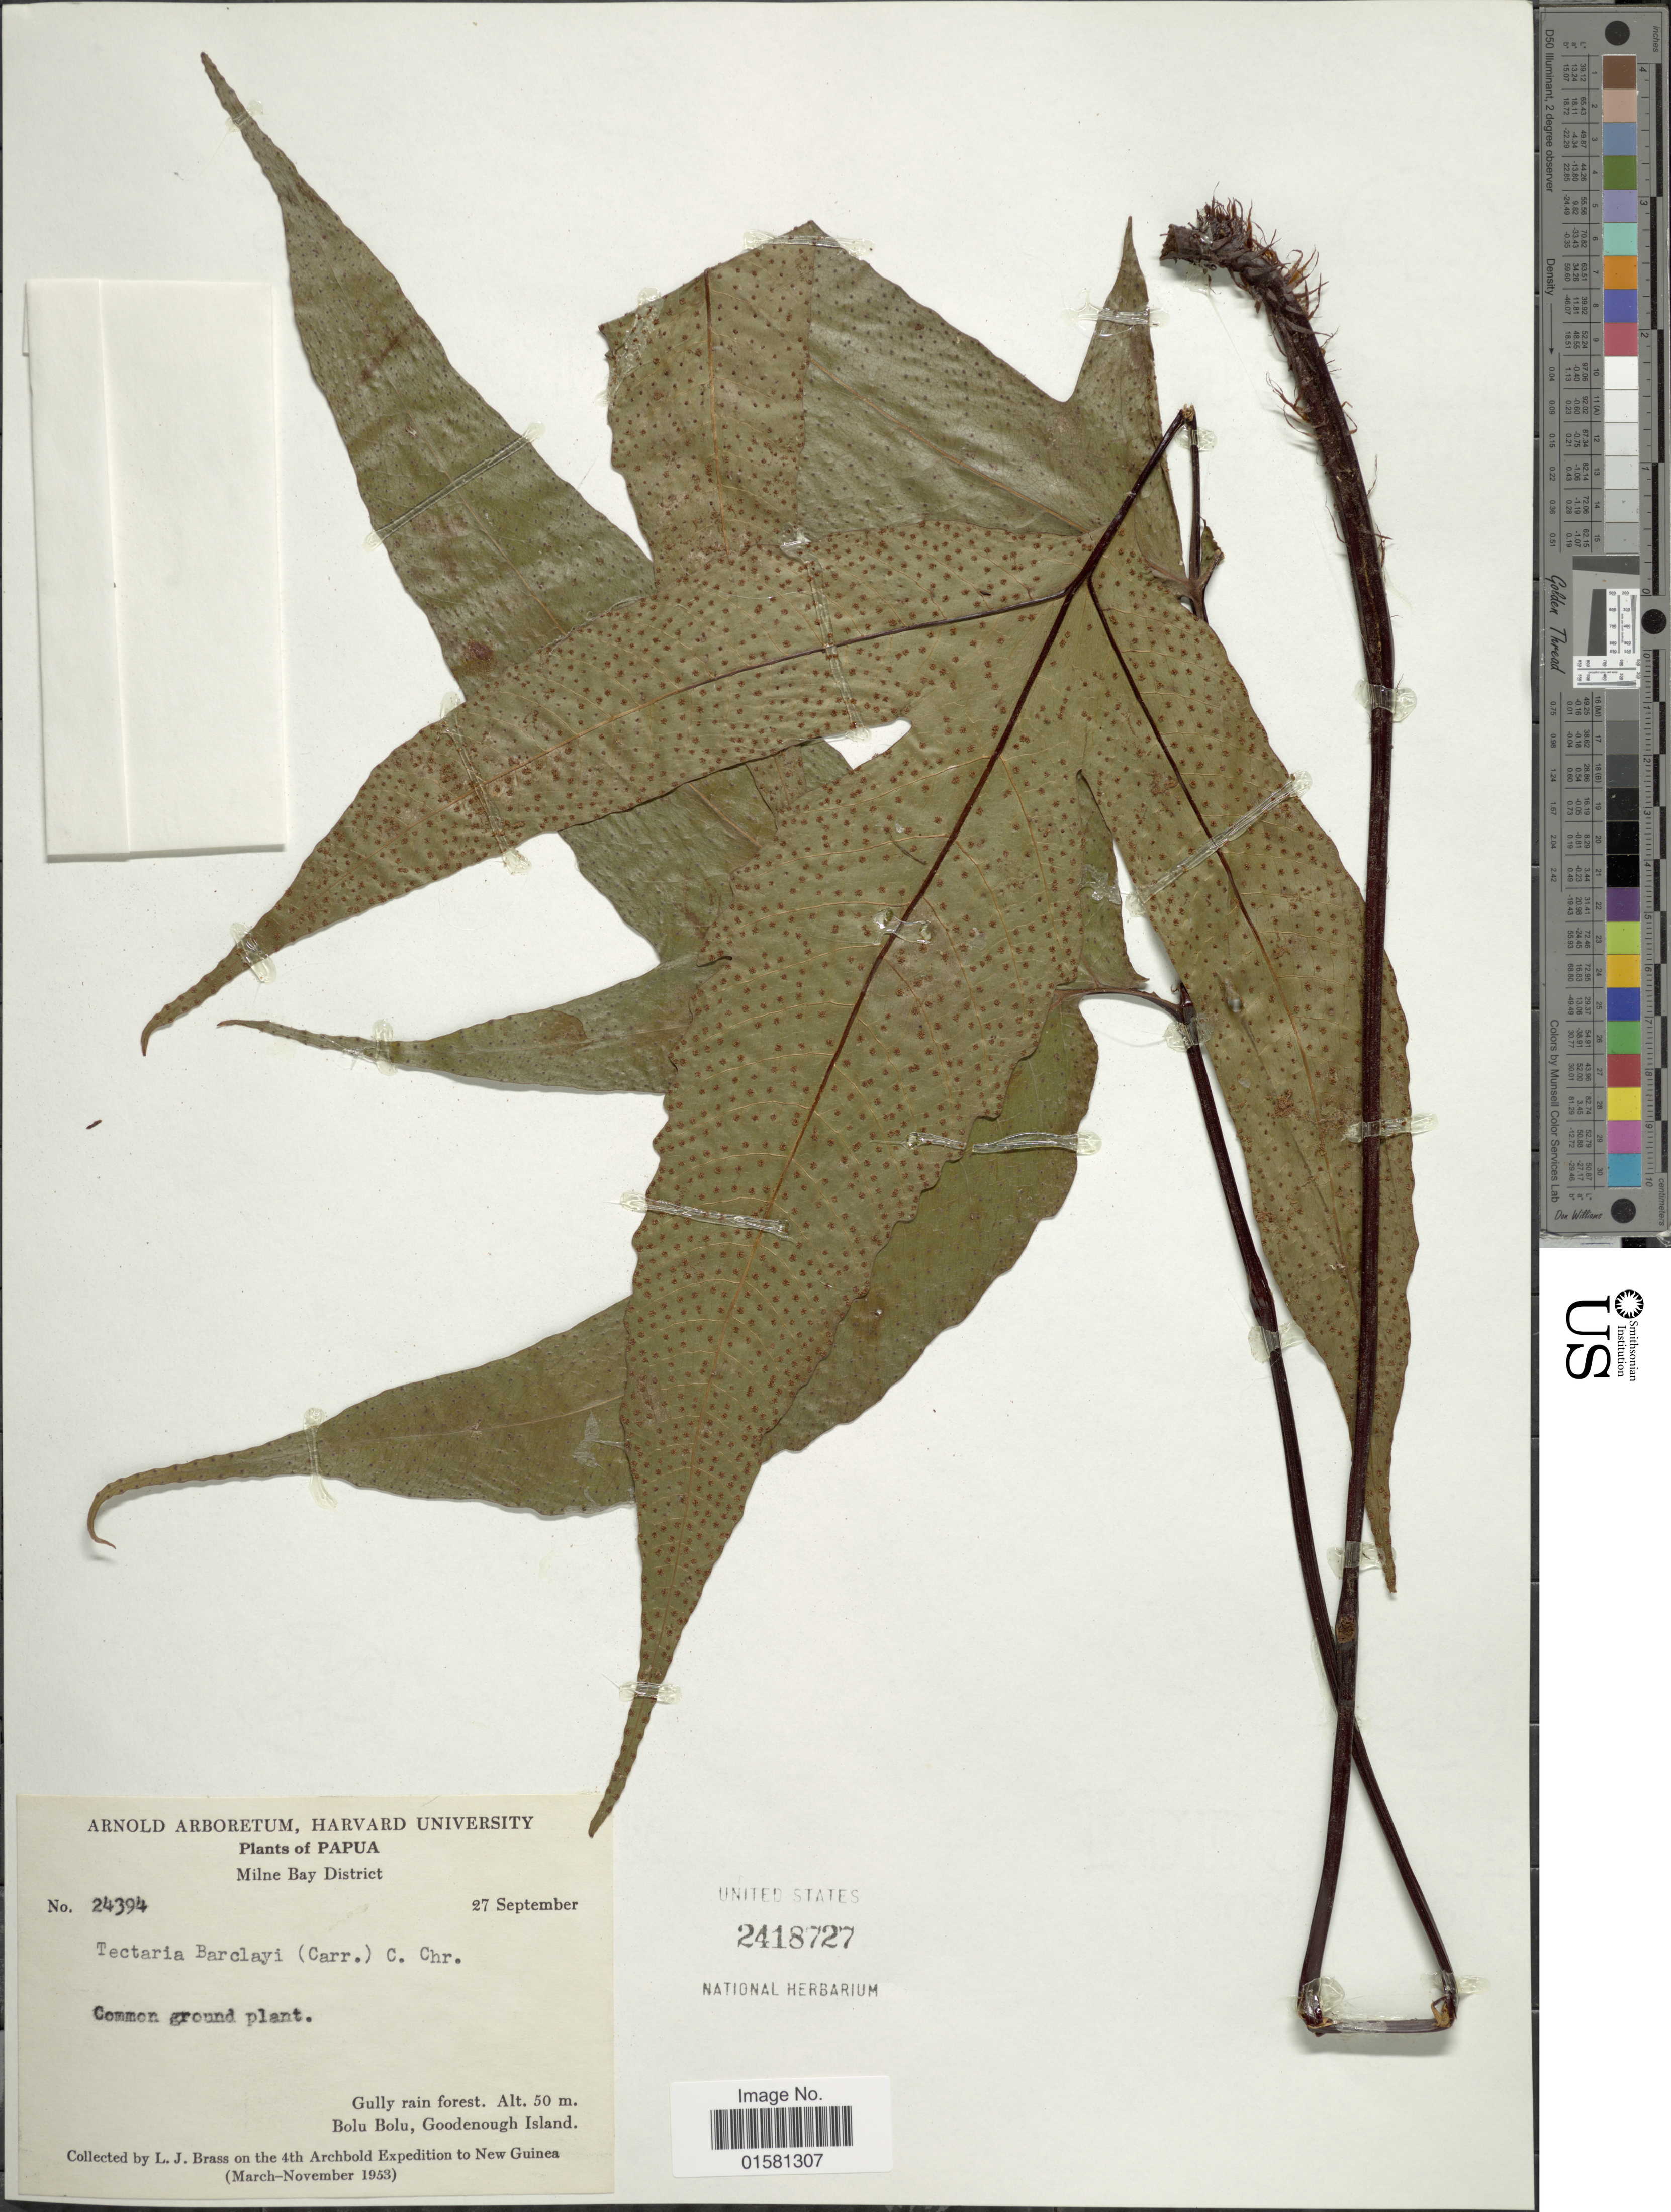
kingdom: Plantae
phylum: Tracheophyta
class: Polypodiopsida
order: Polypodiales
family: Tectariaceae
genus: Tectaria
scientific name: Tectaria barclayi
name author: (Carruth.) C. Chr.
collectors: L. J. Brass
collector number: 24394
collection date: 1953-03/1953-11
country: Papua New Guinea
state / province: Milne Bay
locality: Papua, Gully rain forest Bolu Bolu, Goodenough Island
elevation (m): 50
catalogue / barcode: US 2418727